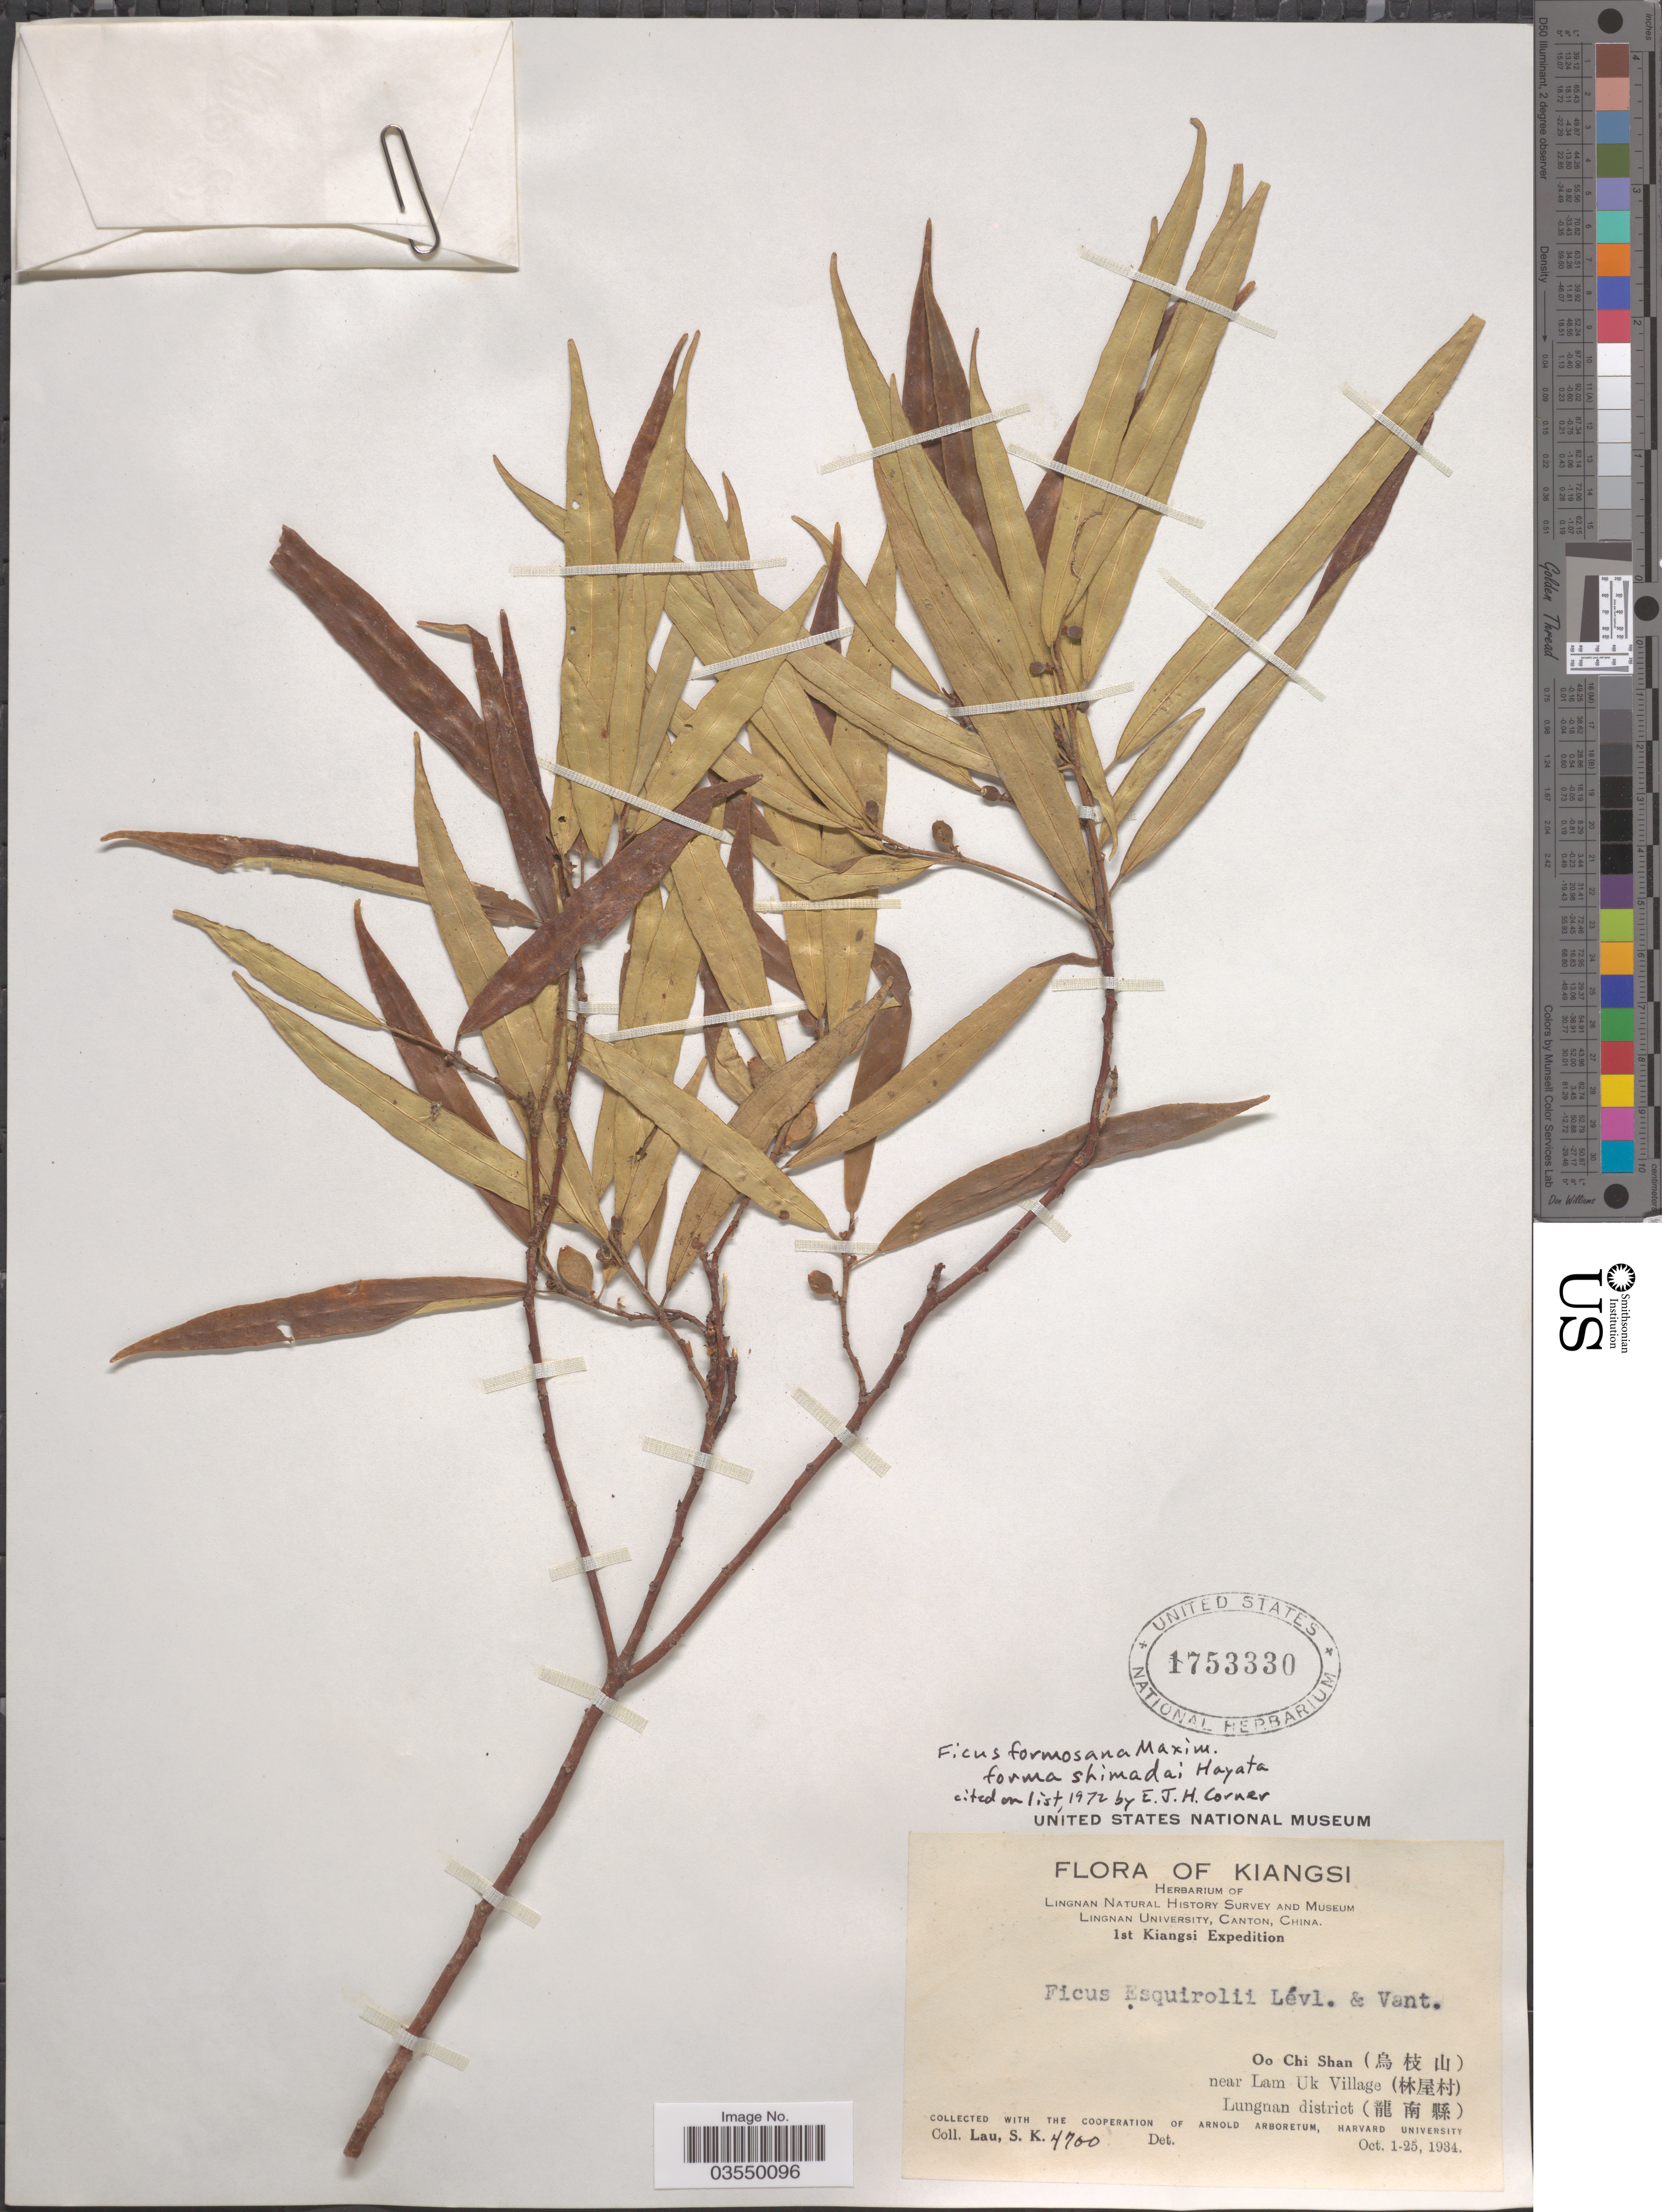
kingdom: Plantae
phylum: Tracheophyta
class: Magnoliopsida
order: Rosales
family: Moraceae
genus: Ficus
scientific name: Ficus formosana f. shimadai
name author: Hayata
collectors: S. K. Lau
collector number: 4700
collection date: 1934-10-01/1934-10-25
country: China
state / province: Jiangxi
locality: Kiangsi. Oo Chi Shan (X) near Lam Uk Village (X) Lungnan district (X).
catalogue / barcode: US 1753330